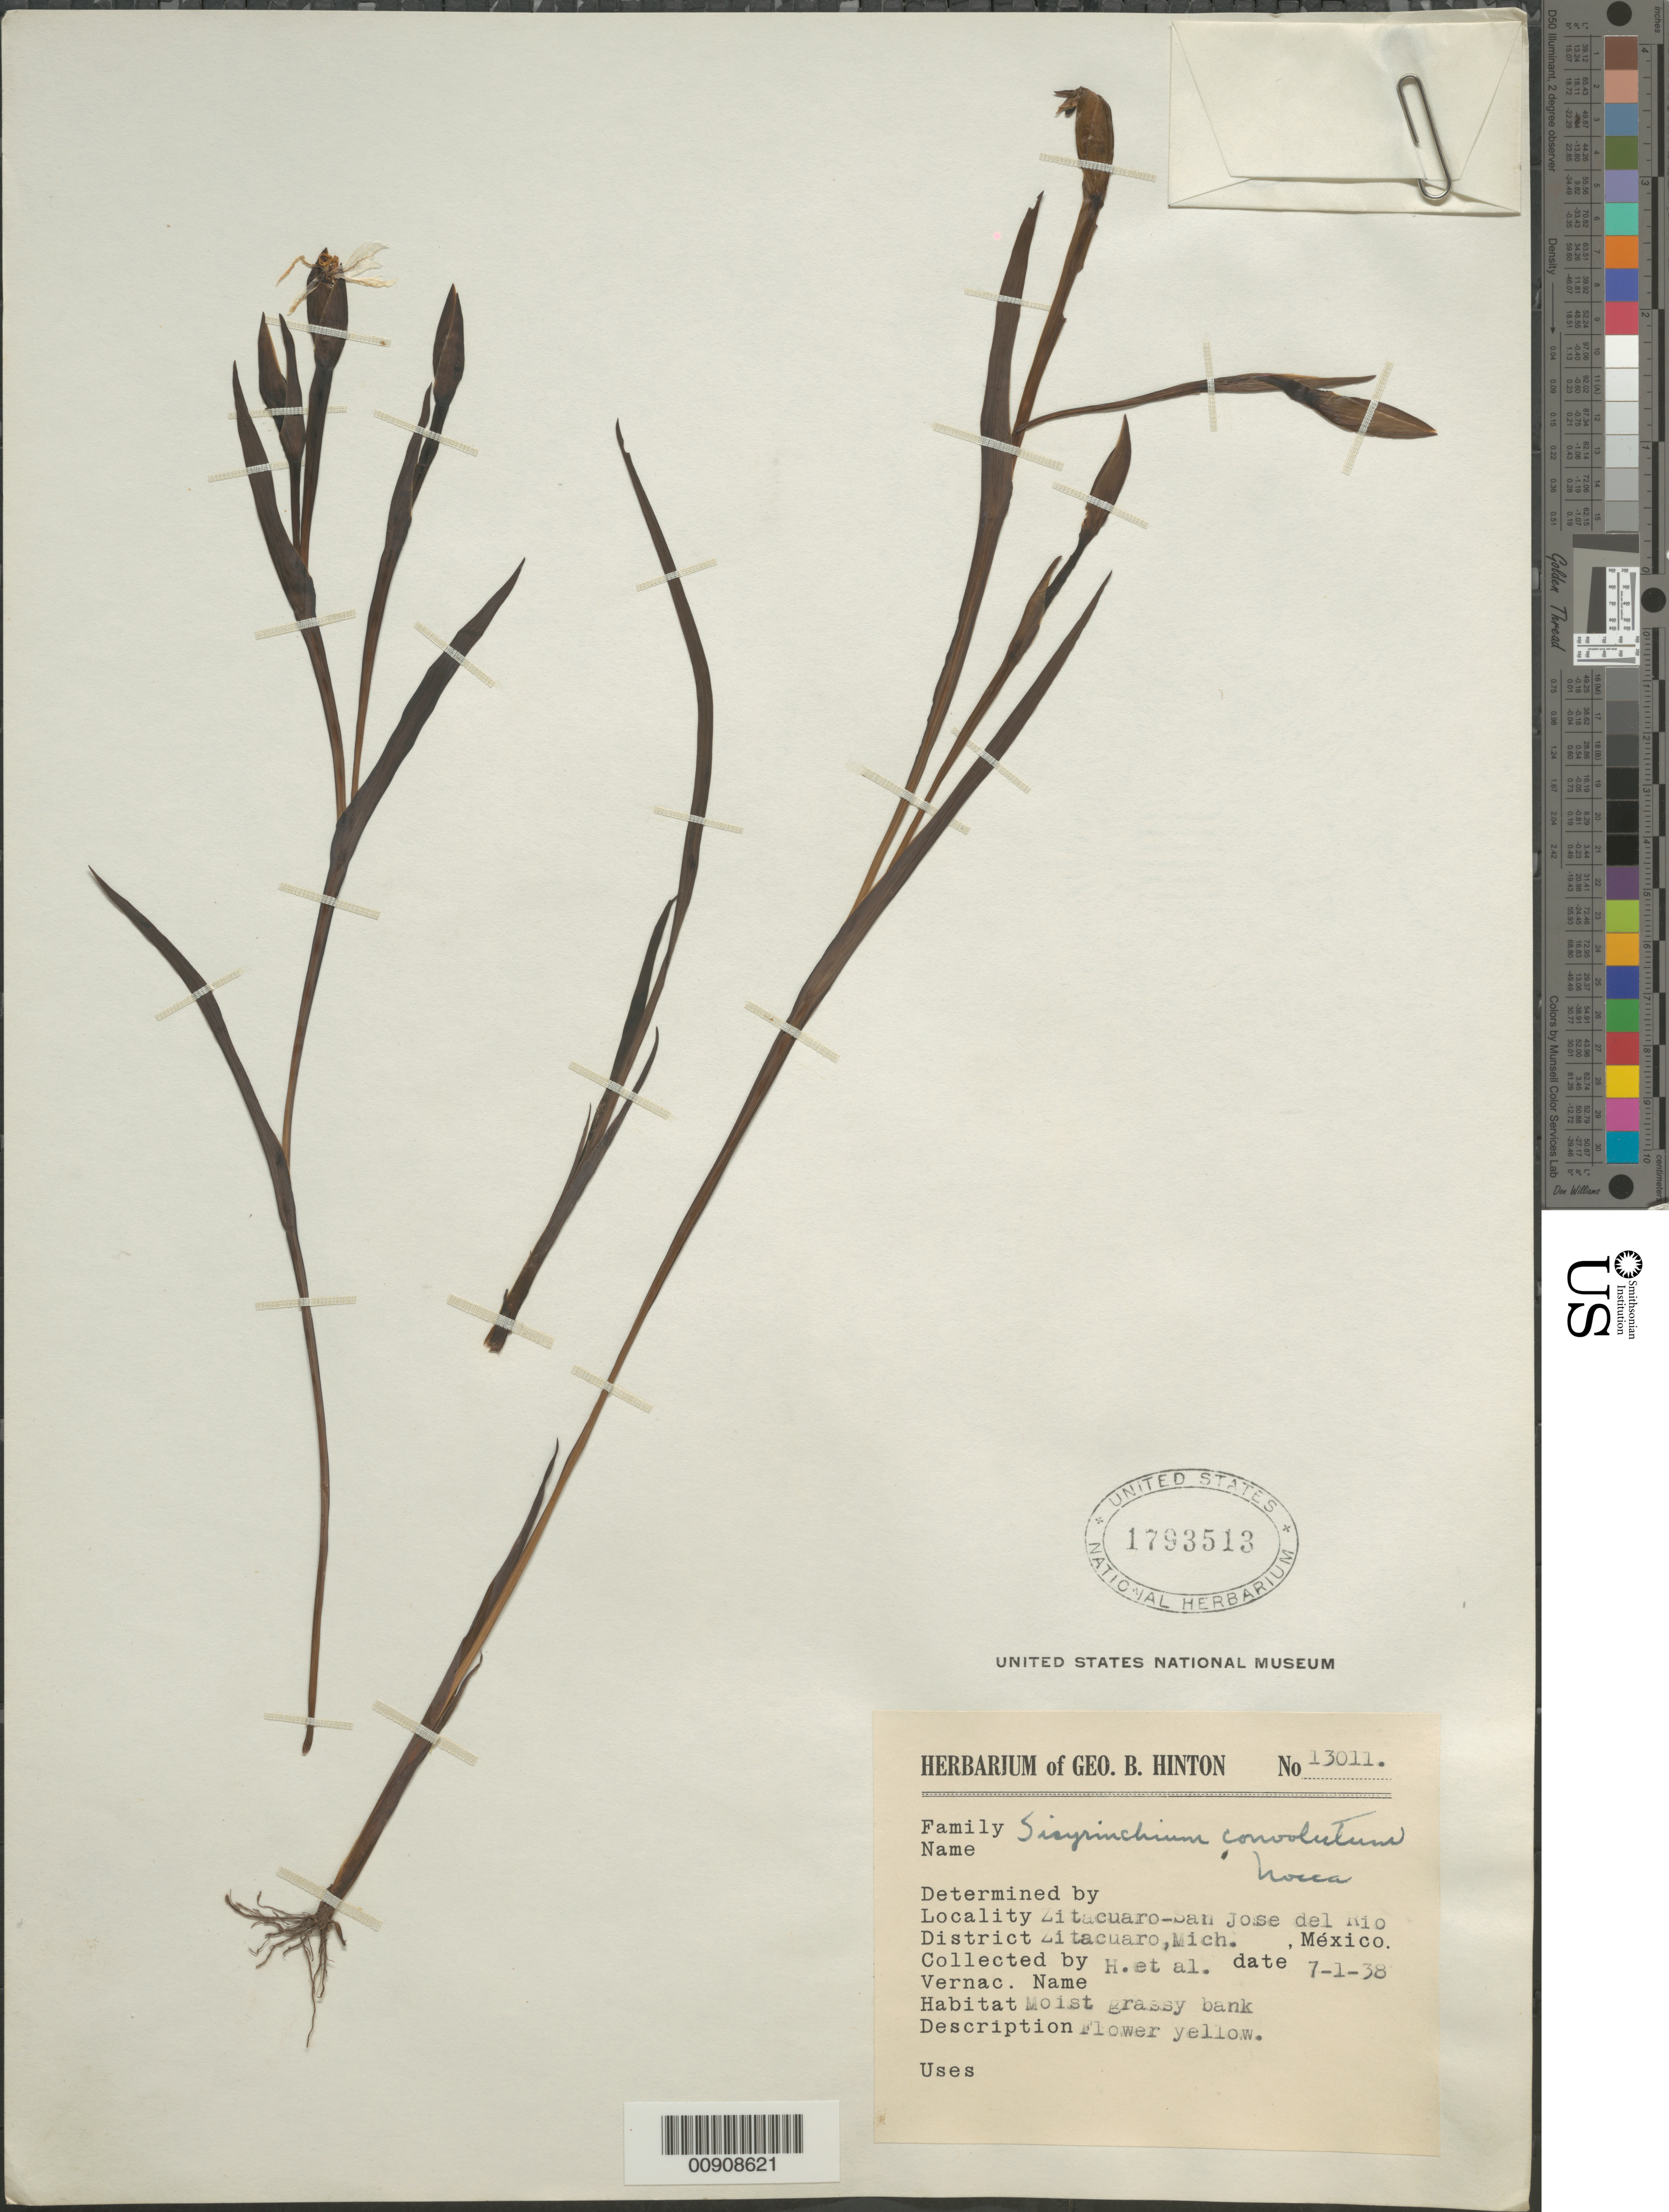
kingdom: Plantae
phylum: Tracheophyta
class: Liliopsida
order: Asparagales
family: Iridaceae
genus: Sisyrinchium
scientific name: Sisyrinchium convolutum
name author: Nocca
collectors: G. B. Hinton & et al.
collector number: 13011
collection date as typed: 01 Jul 1938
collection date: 1938-07-01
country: Mexico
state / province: Michoacán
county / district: Zitácuaro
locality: Zitácuaro - San José del Río, District Zitácuaro, Michoacán.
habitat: Moist grassy bank.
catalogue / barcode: US 1793513